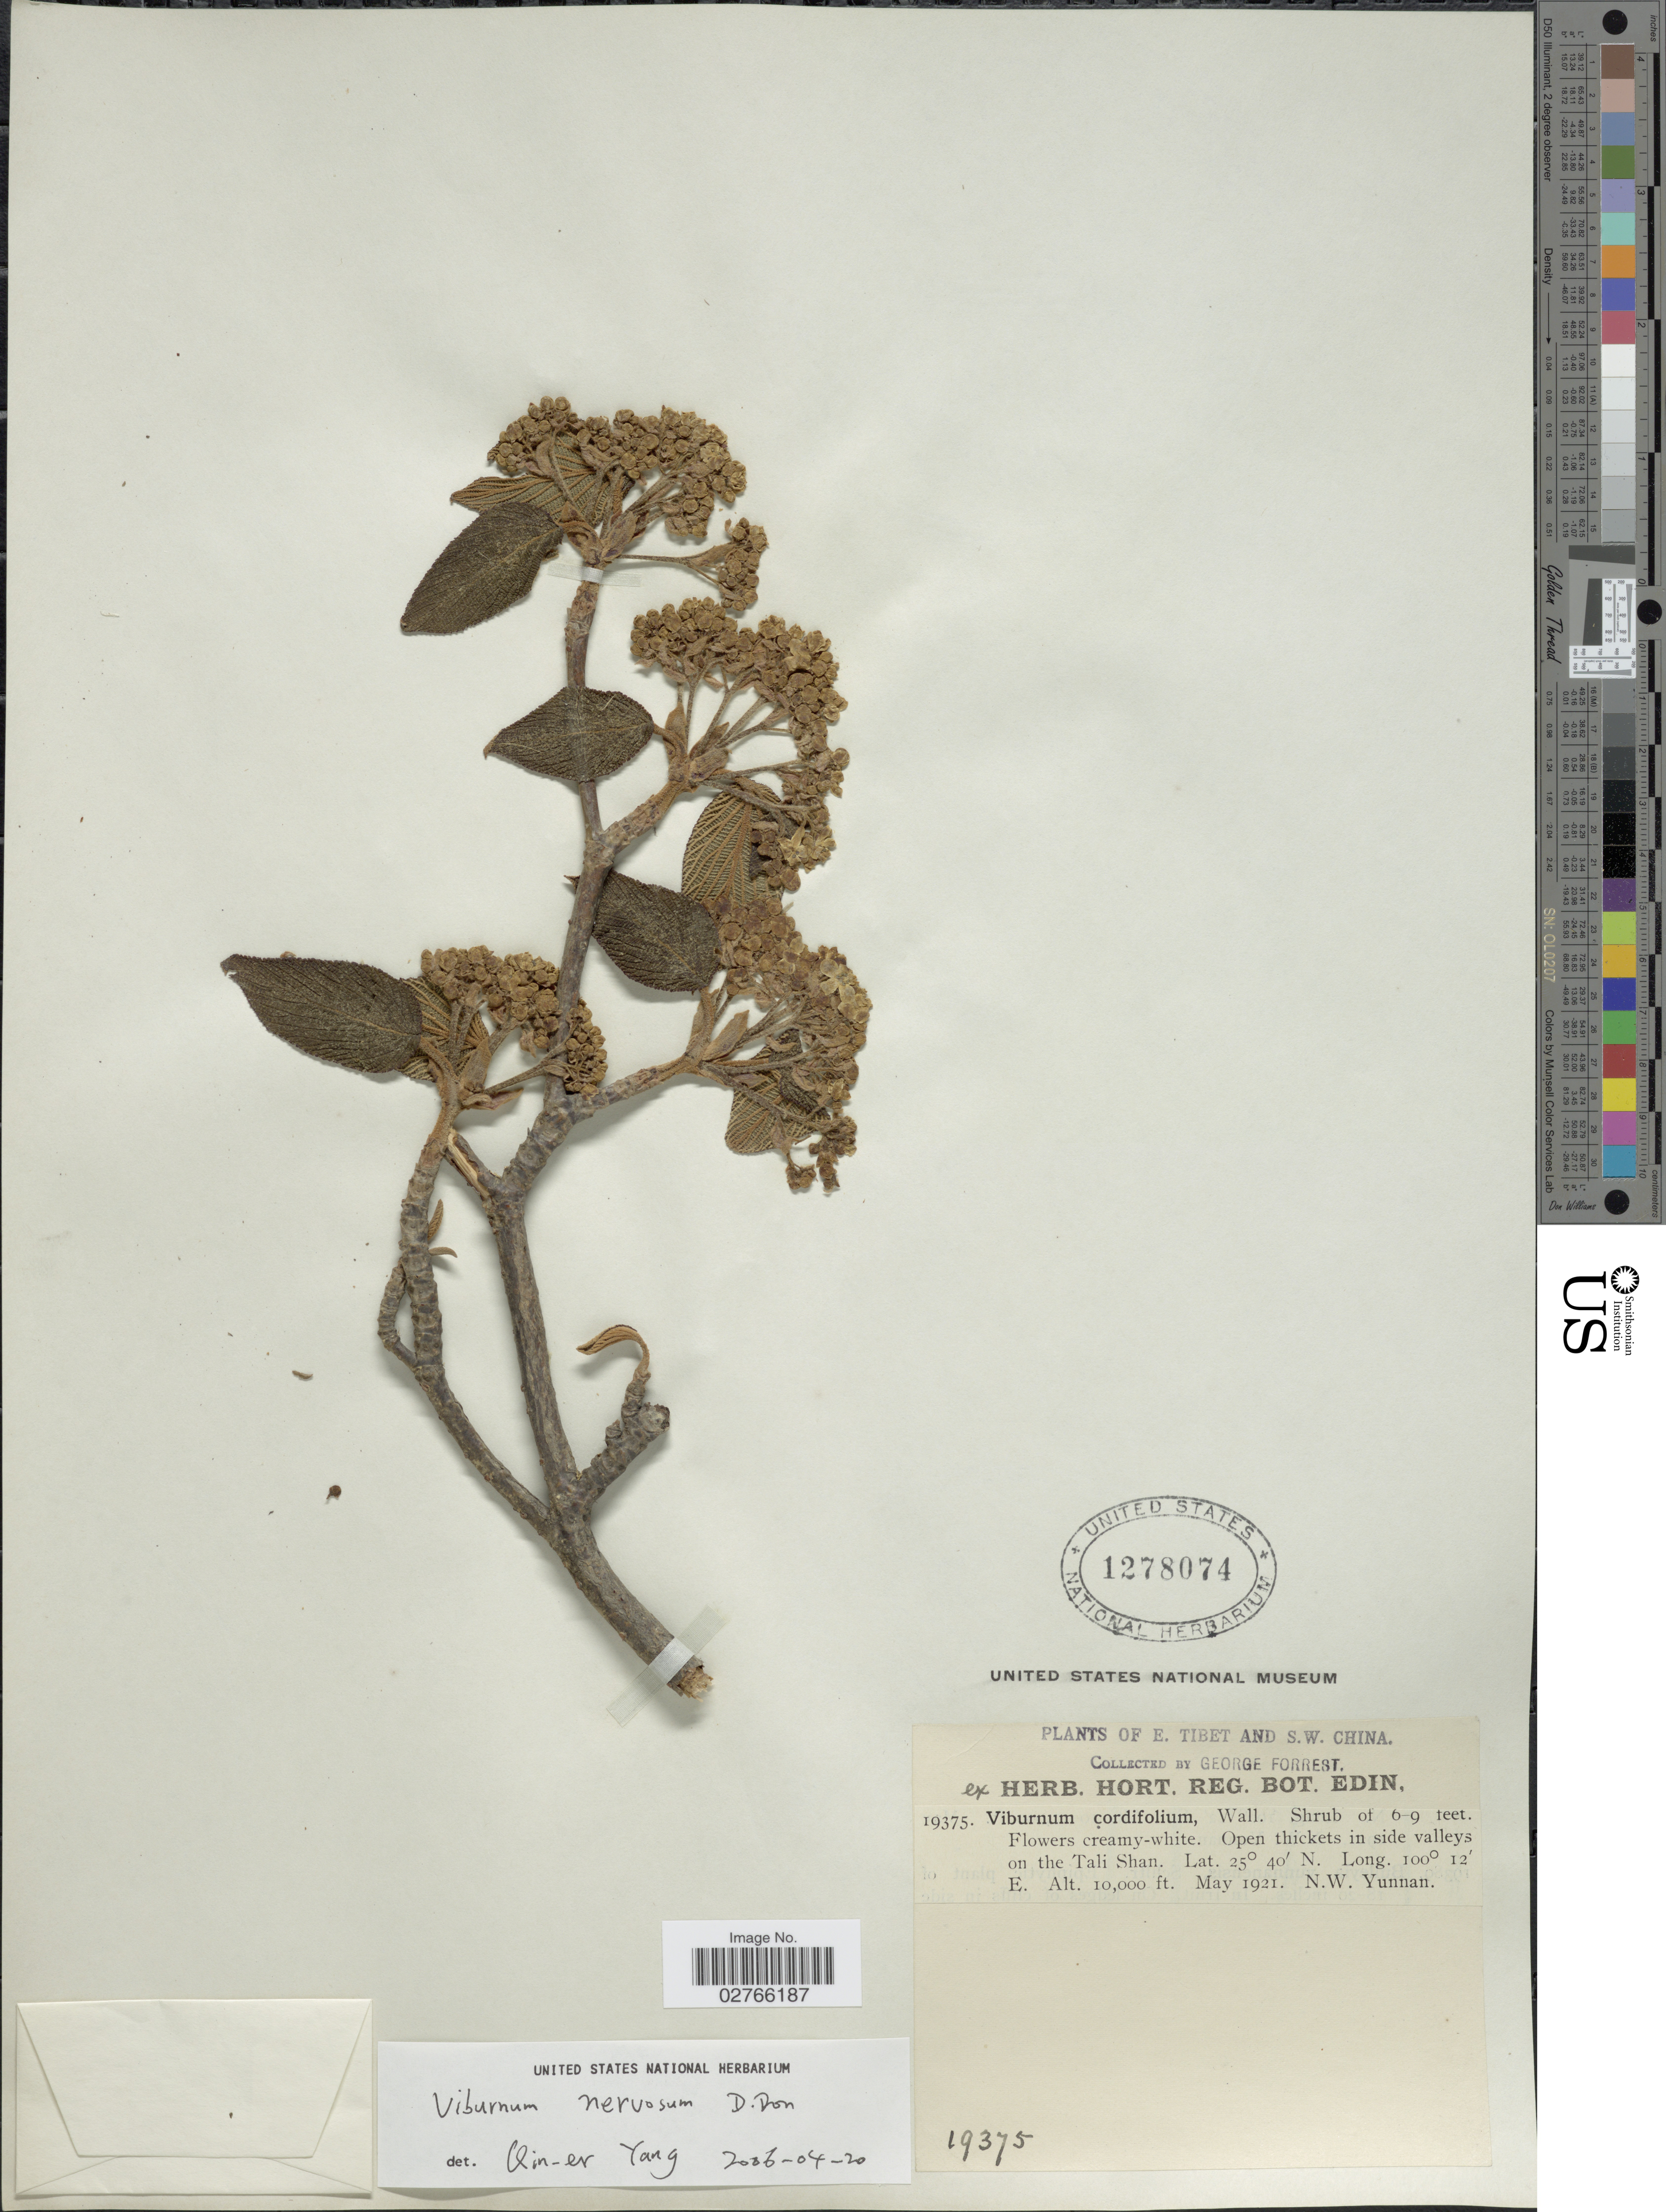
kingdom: Plantae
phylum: Tracheophyta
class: Magnoliopsida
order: Dipsacales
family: Viburnaceae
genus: Viburnum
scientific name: Viburnum nervosum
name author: D. Don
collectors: G. Forrest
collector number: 19375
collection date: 1921-05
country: China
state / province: Yunnan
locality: E. Tibet and S.W. China, Open thickets in side valleys on the Tali Shan, N.W. Yunnan.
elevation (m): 3048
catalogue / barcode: US 1278074